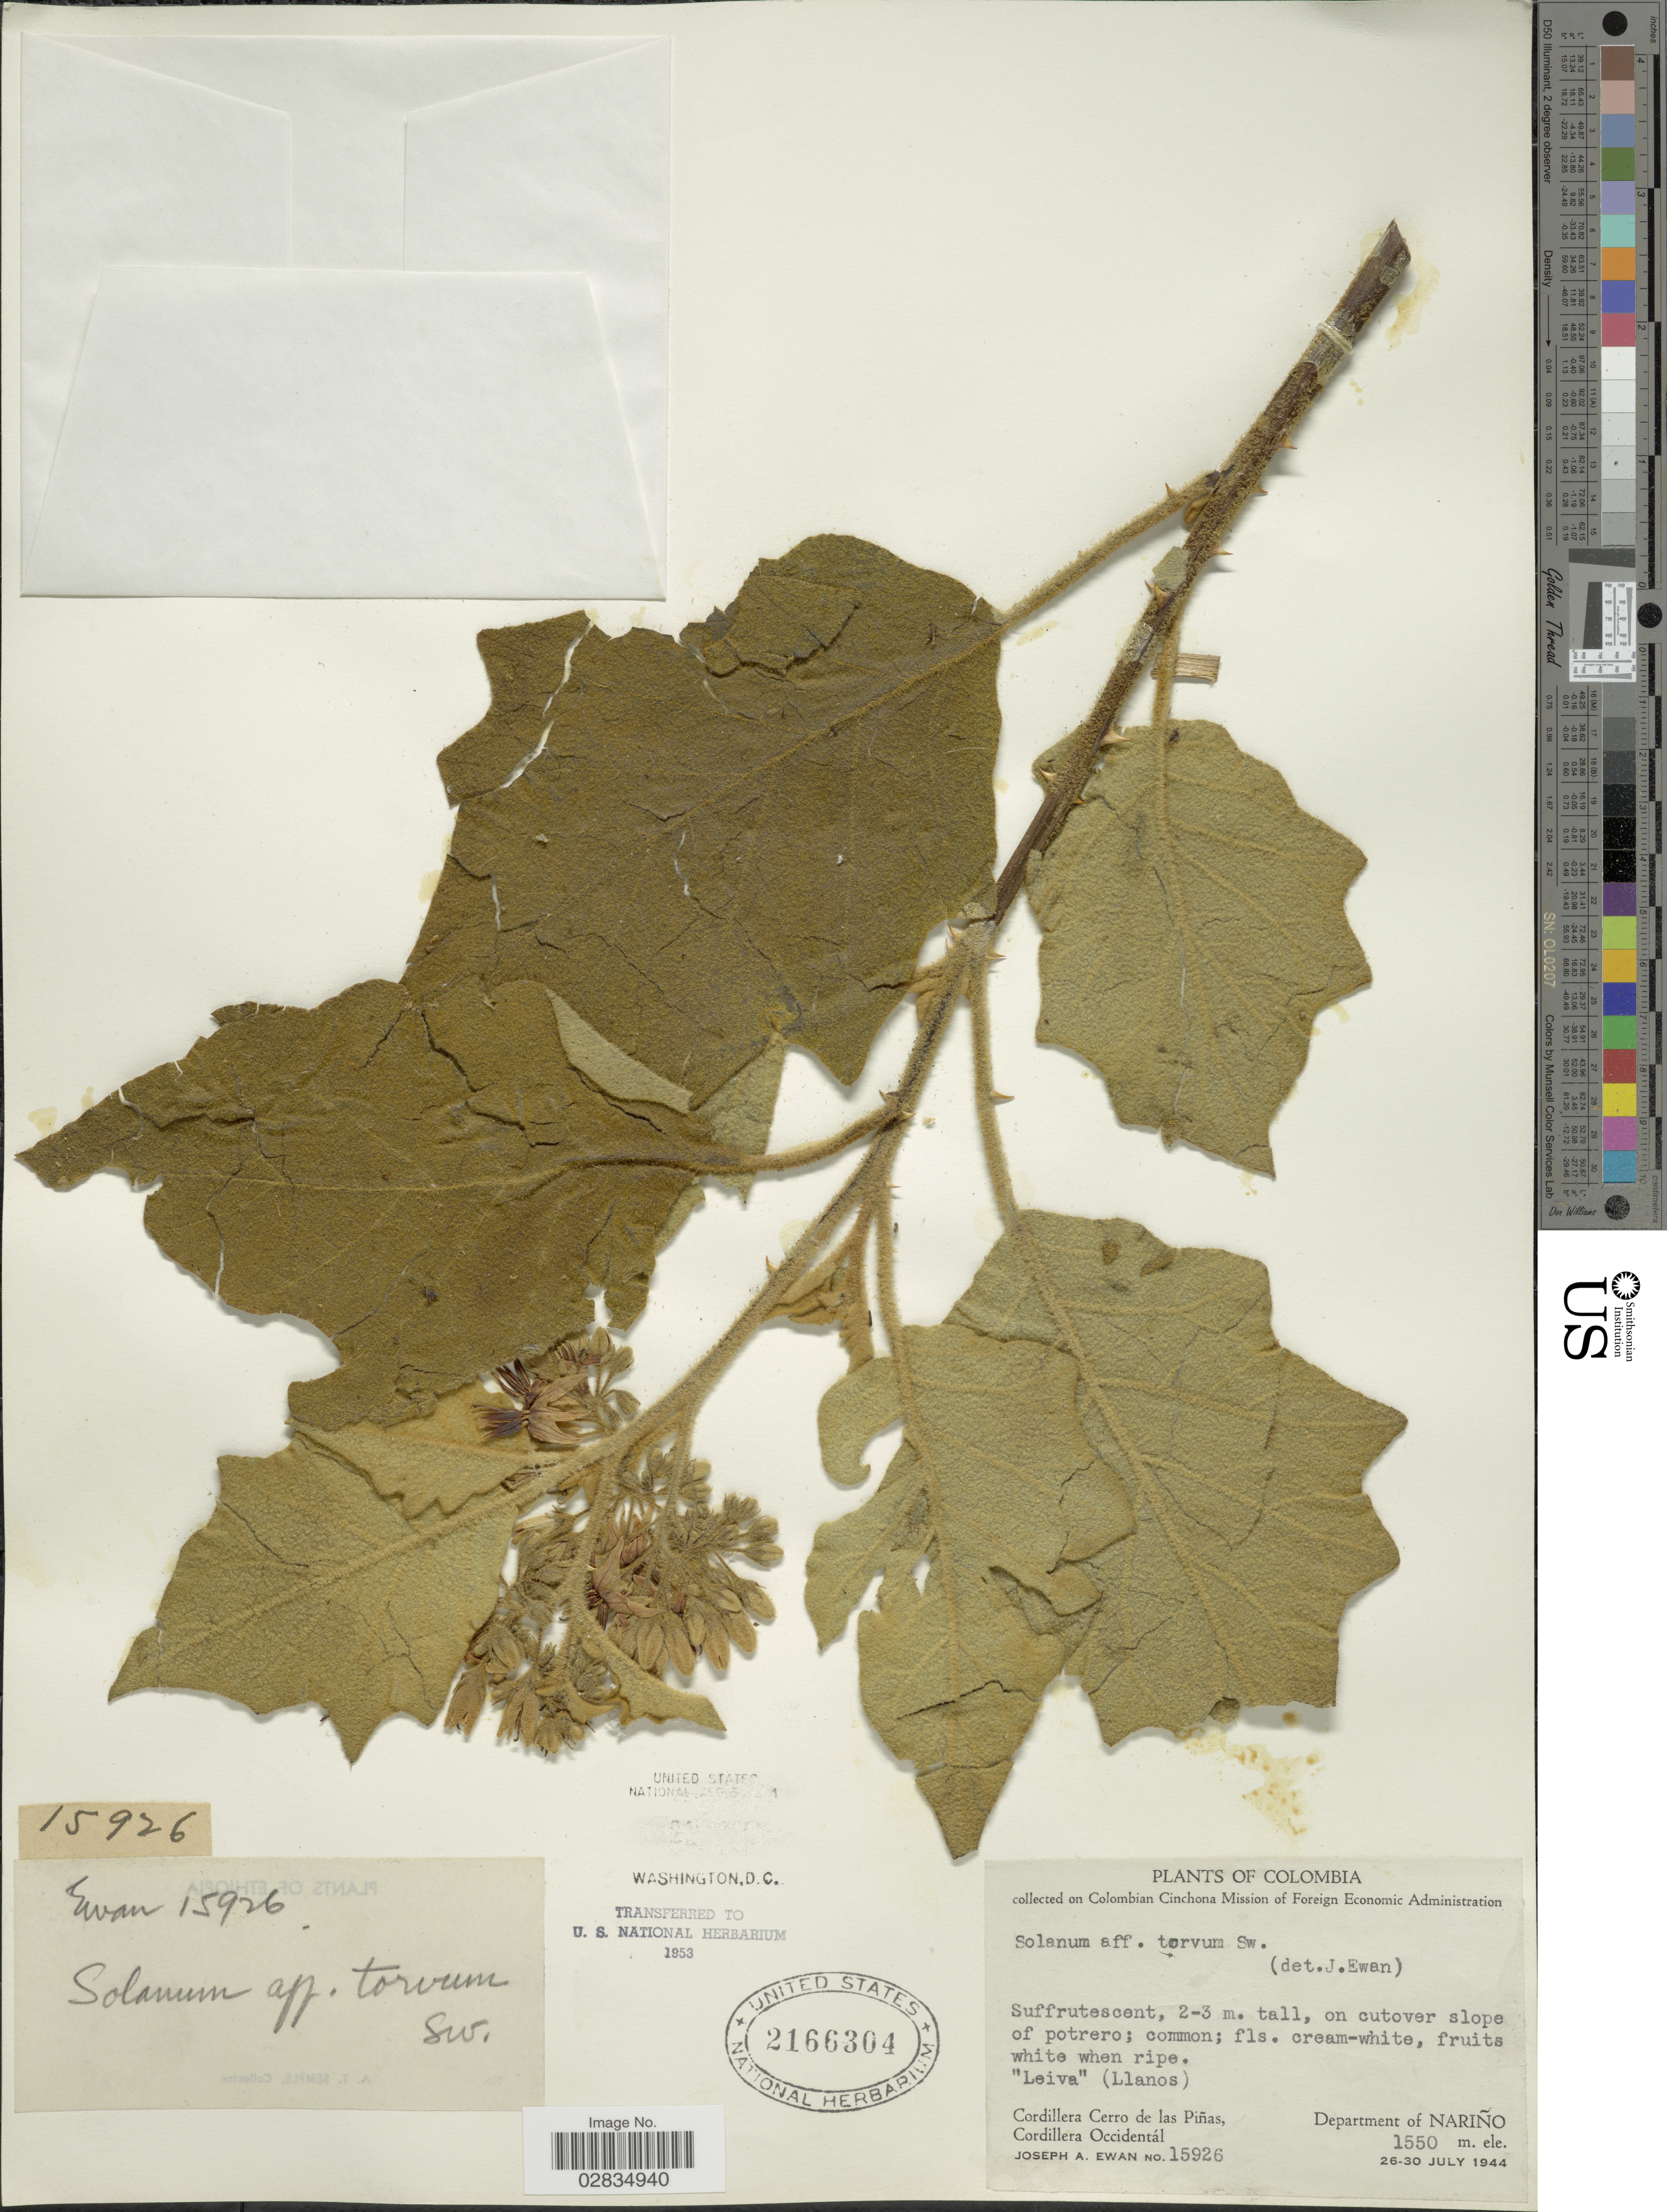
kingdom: Plantae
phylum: Tracheophyta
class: Magnoliopsida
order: Solanales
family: Solanaceae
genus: Solanum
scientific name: Solanum torvum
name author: Sw.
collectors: J. A. Ewan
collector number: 15926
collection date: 1944-07-26/1944-07-30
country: Colombia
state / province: Nariño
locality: Leiva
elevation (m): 1550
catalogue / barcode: US 2166304